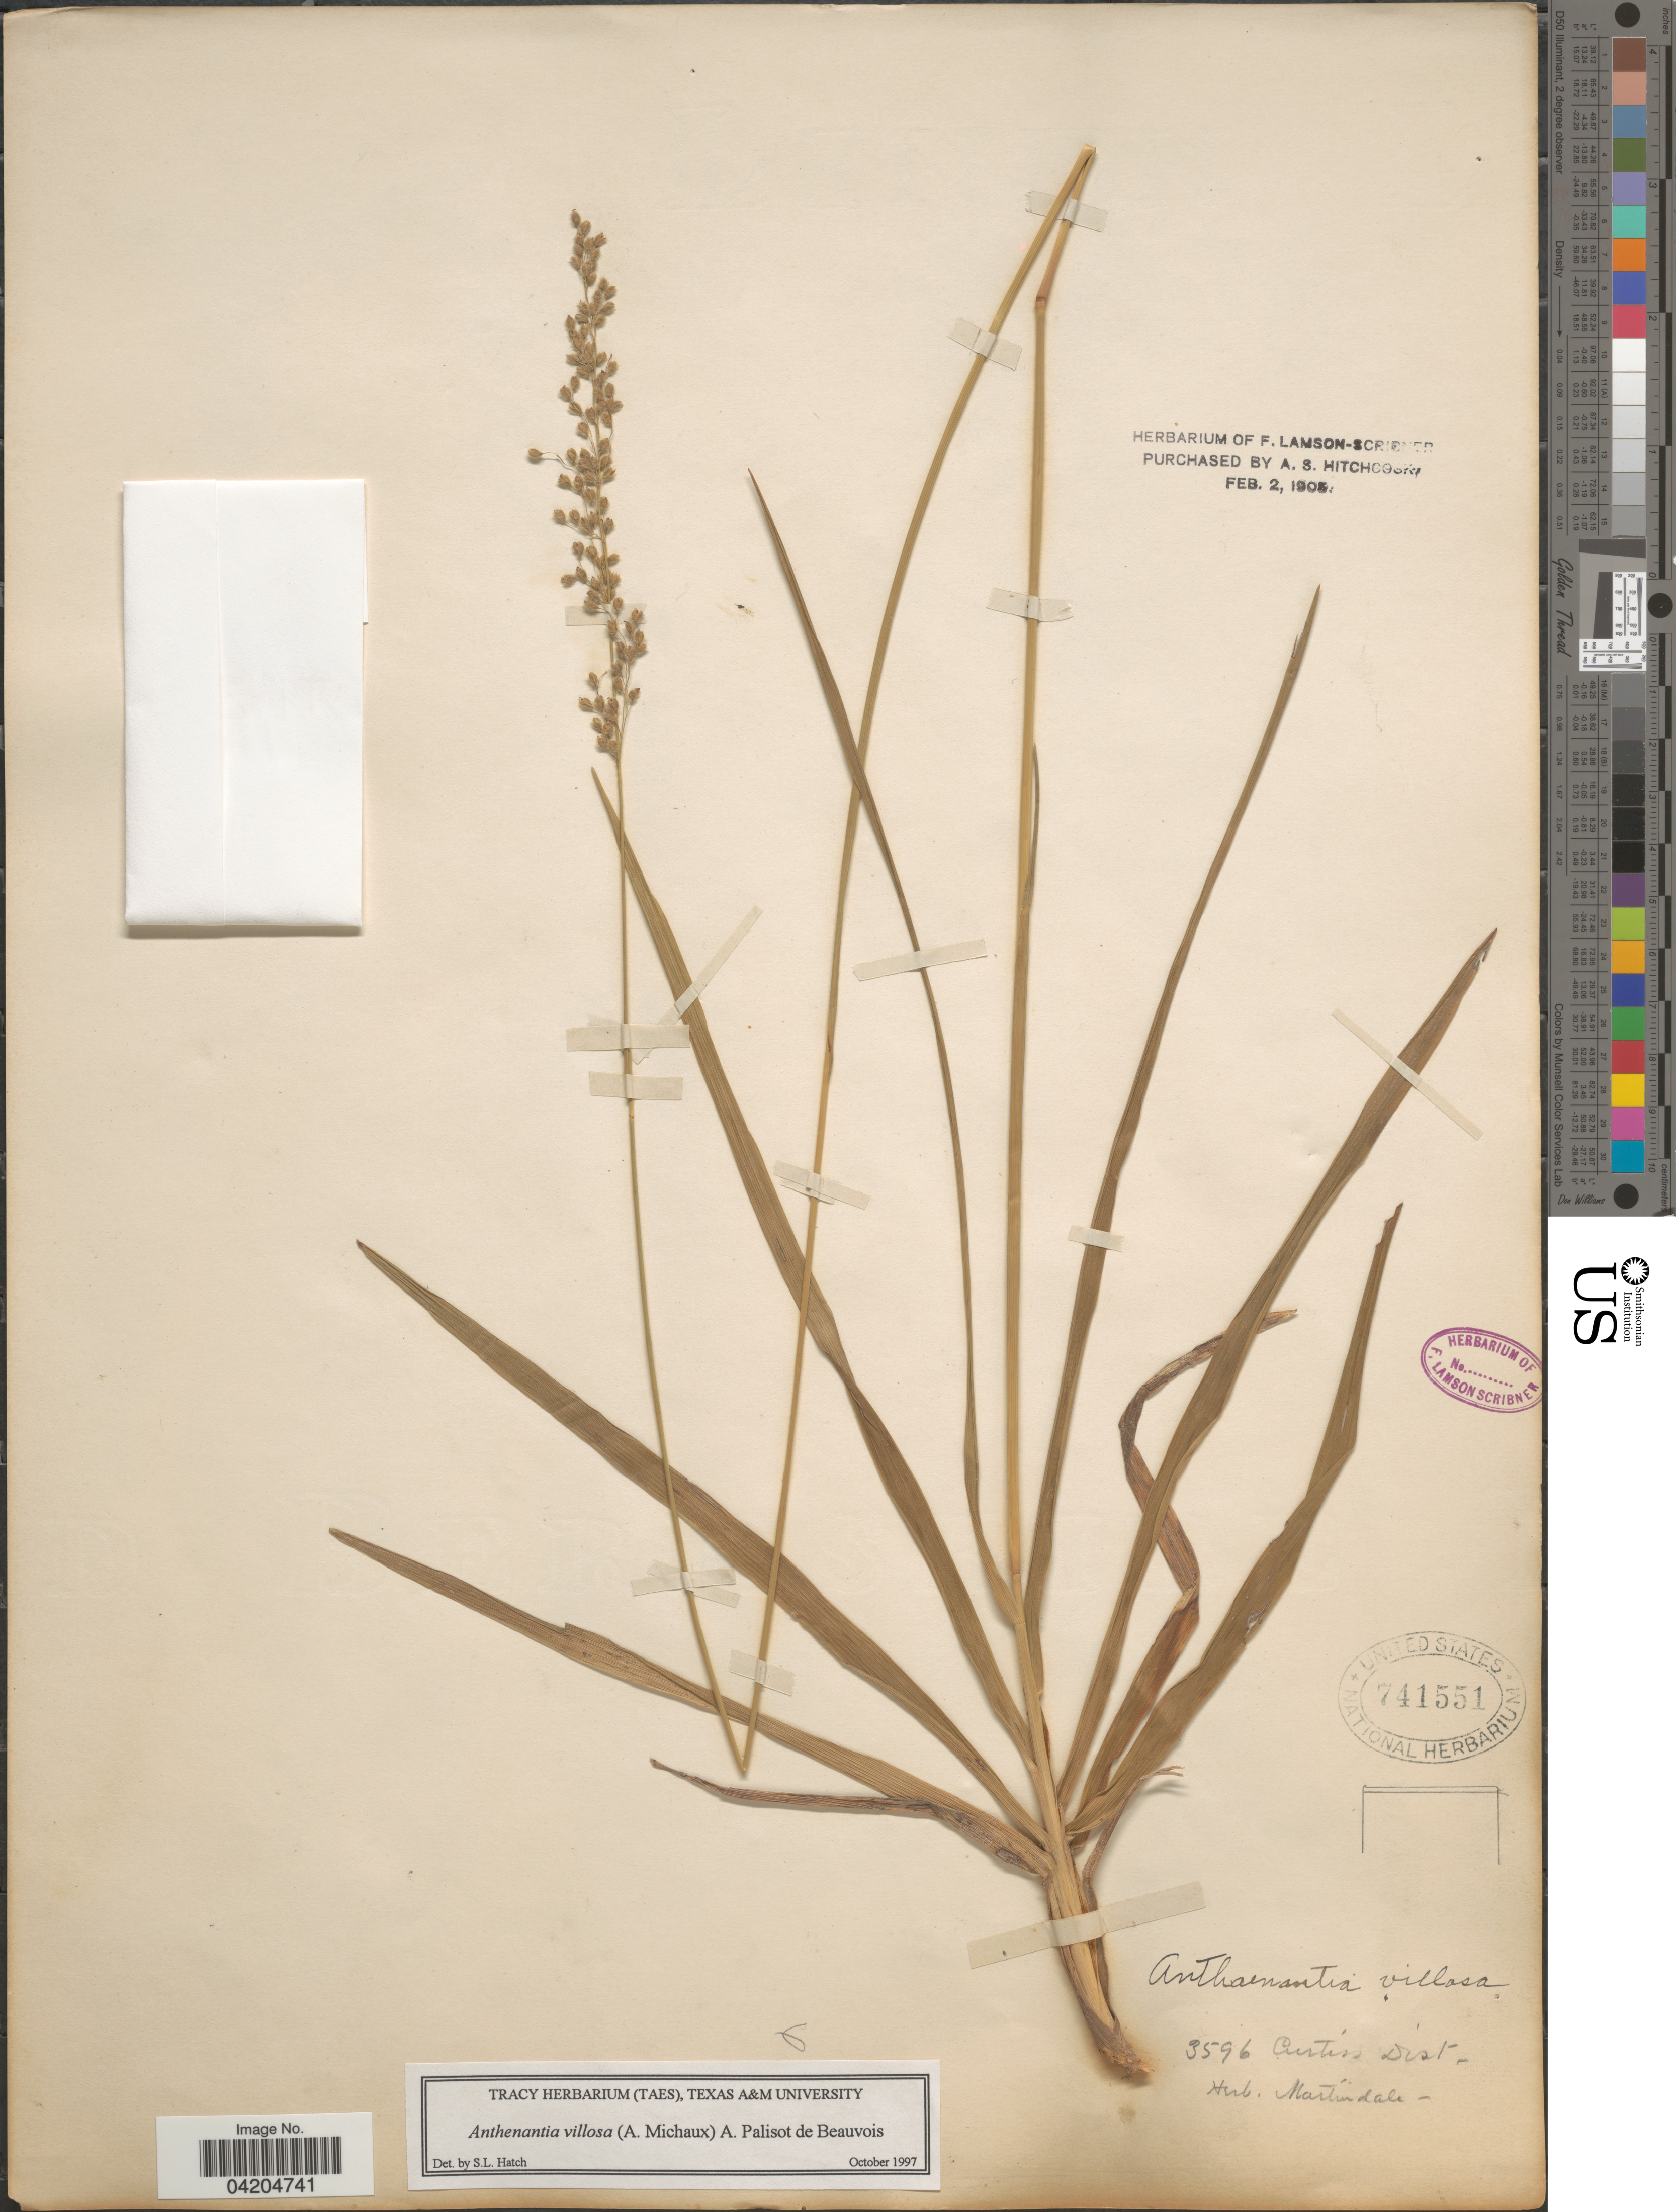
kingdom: Plantae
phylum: Tracheophyta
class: Liliopsida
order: Poales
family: Poaceae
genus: Anthaenantia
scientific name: Anthaenantia villosa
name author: (Michx.) P. Beauv.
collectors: -. Curtiss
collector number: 3596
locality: Dist.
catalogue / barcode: US 741551